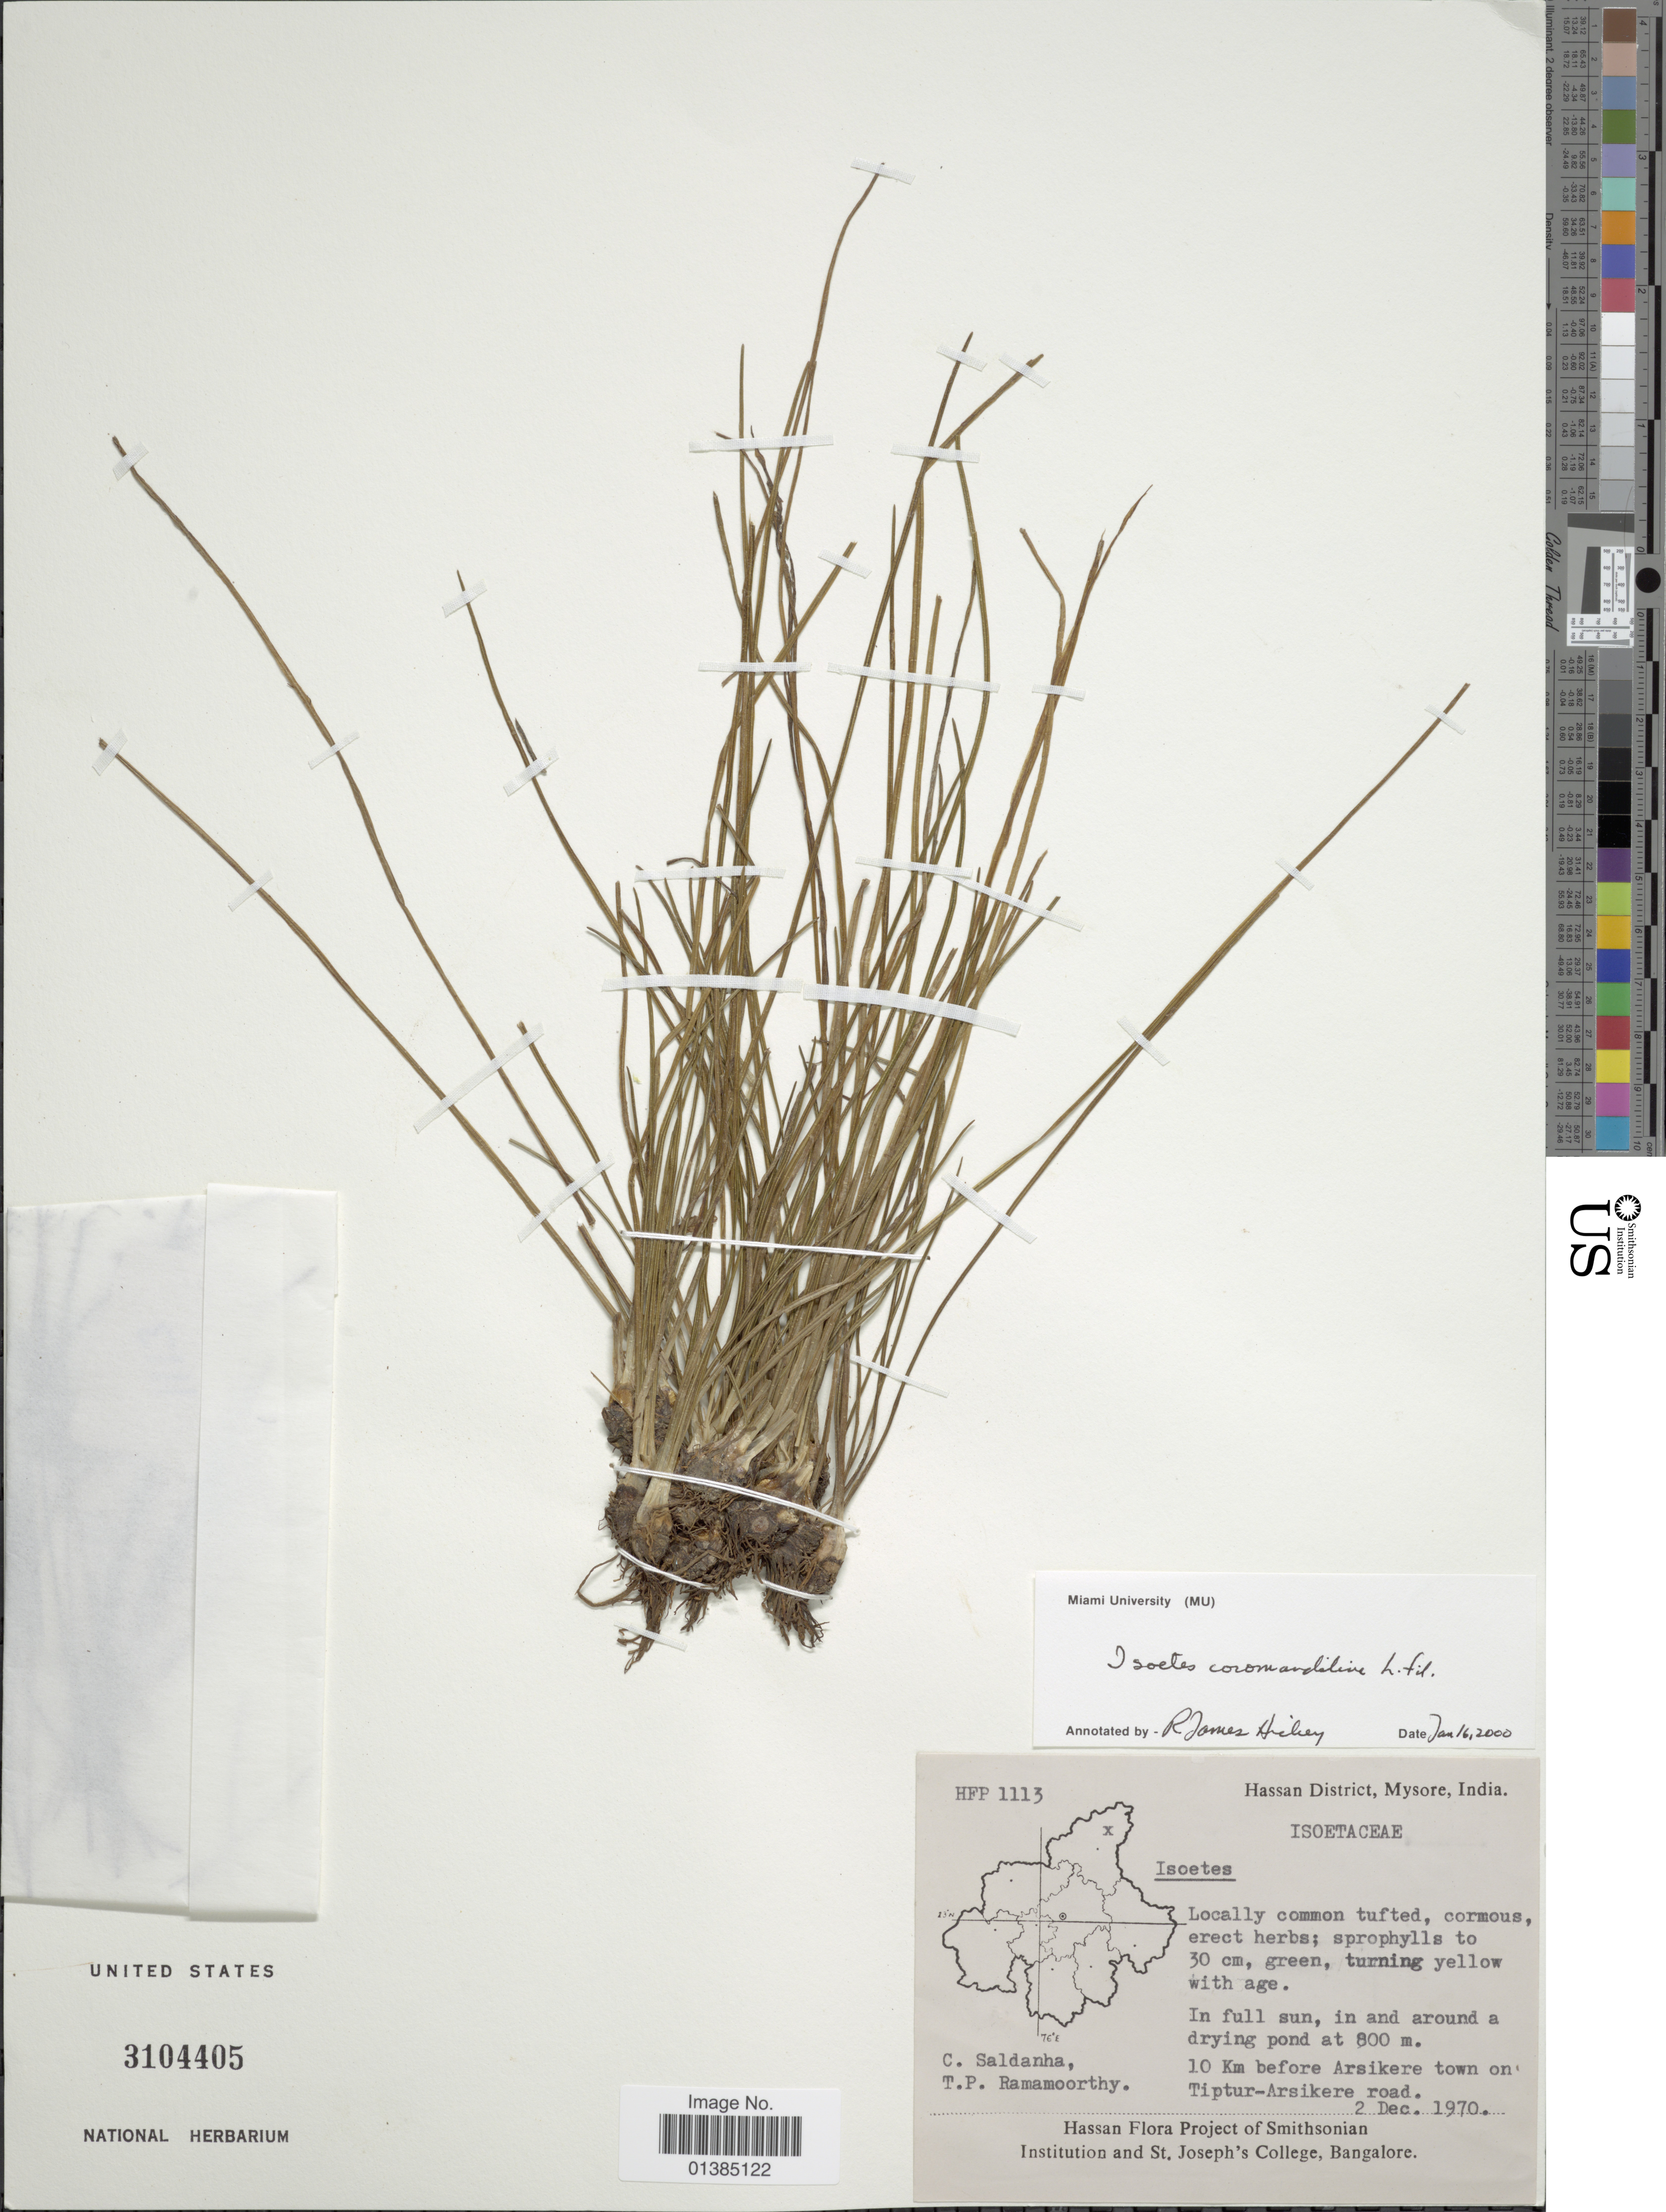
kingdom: Plantae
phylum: Tracheophyta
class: Lycopodiopsida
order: Isoetales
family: Isoetaceae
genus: Isoetes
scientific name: Isoetes coromandelina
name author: L. f.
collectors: C. Saldanha & T. P. Ramamoorthy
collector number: HFP 1113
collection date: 1970-12-02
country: India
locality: Hassan District, Mysore. 10 Km before Arsikere town on Tiptur-Arsikere road.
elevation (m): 800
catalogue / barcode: US 3104405